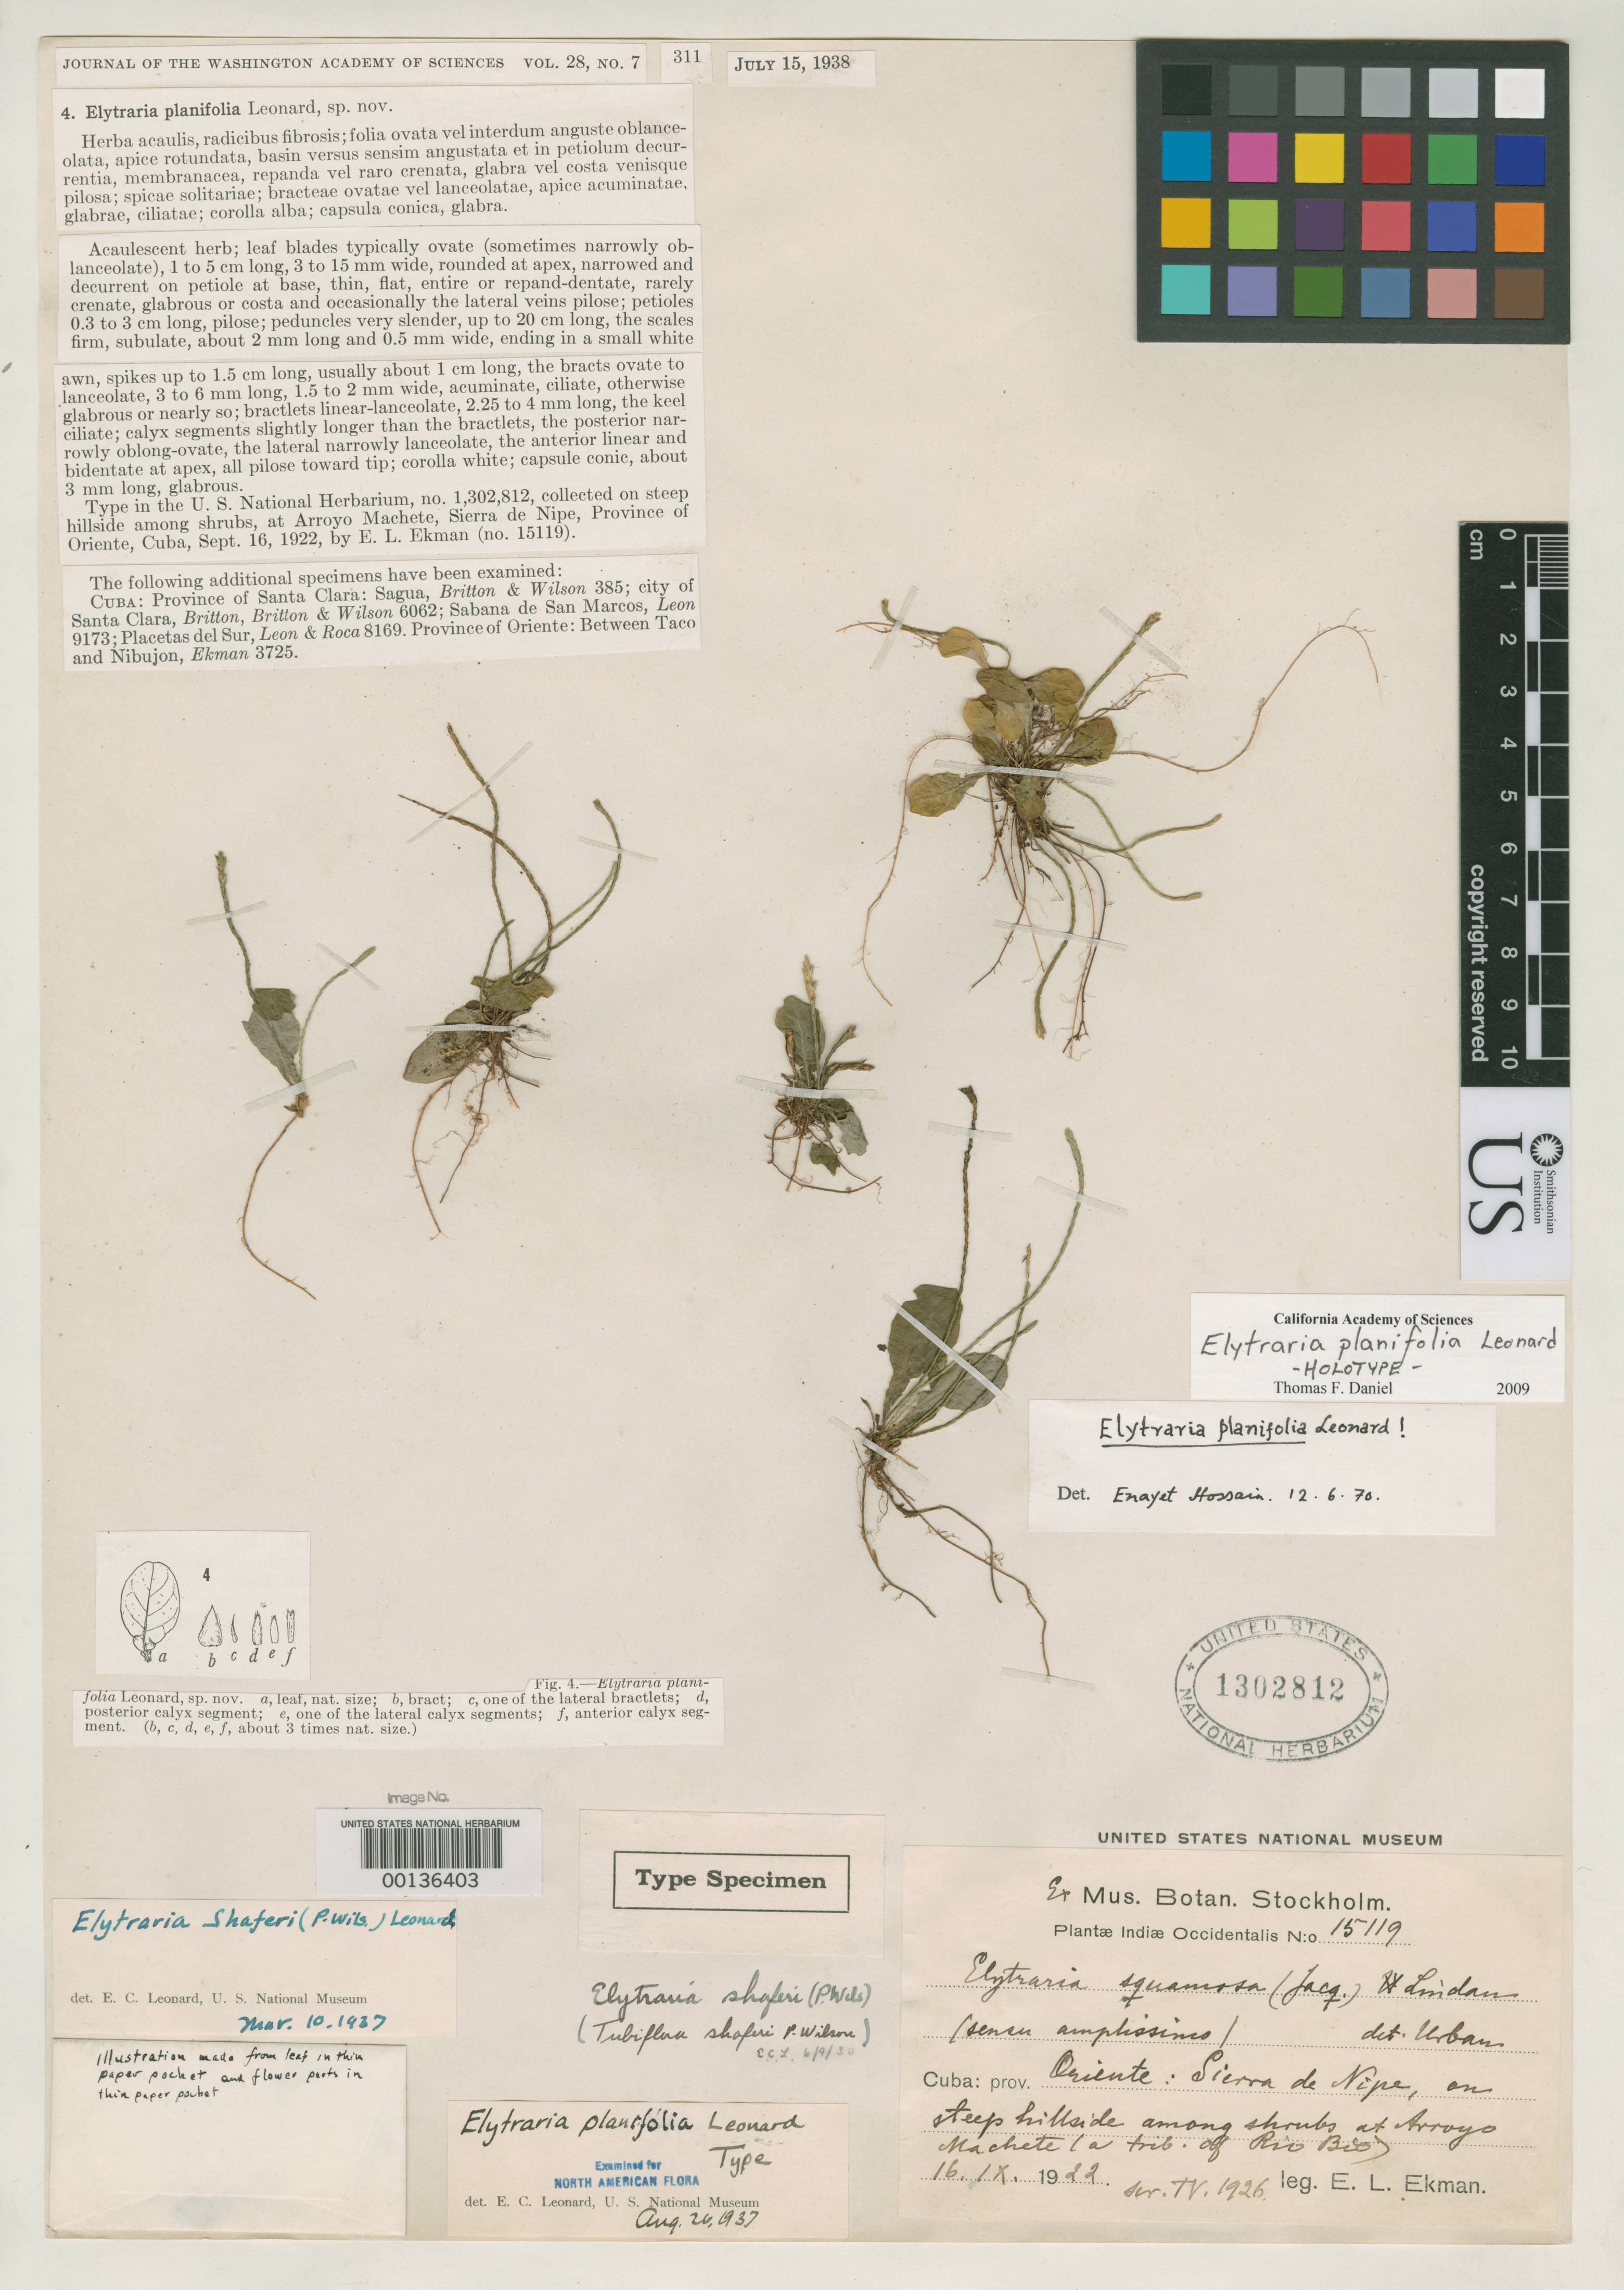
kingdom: Plantae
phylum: Tracheophyta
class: Magnoliopsida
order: Lamiales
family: Acanthaceae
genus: Elytraria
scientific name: Elytraria planifolia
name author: Leonard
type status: Holotype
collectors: E. L. Ekman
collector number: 15119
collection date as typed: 16 Sep 1926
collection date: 1926-09-16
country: Cuba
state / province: Oriente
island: Greater Antilles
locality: Arroyo Machete, Sierra de Nipe.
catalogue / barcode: US 1302812